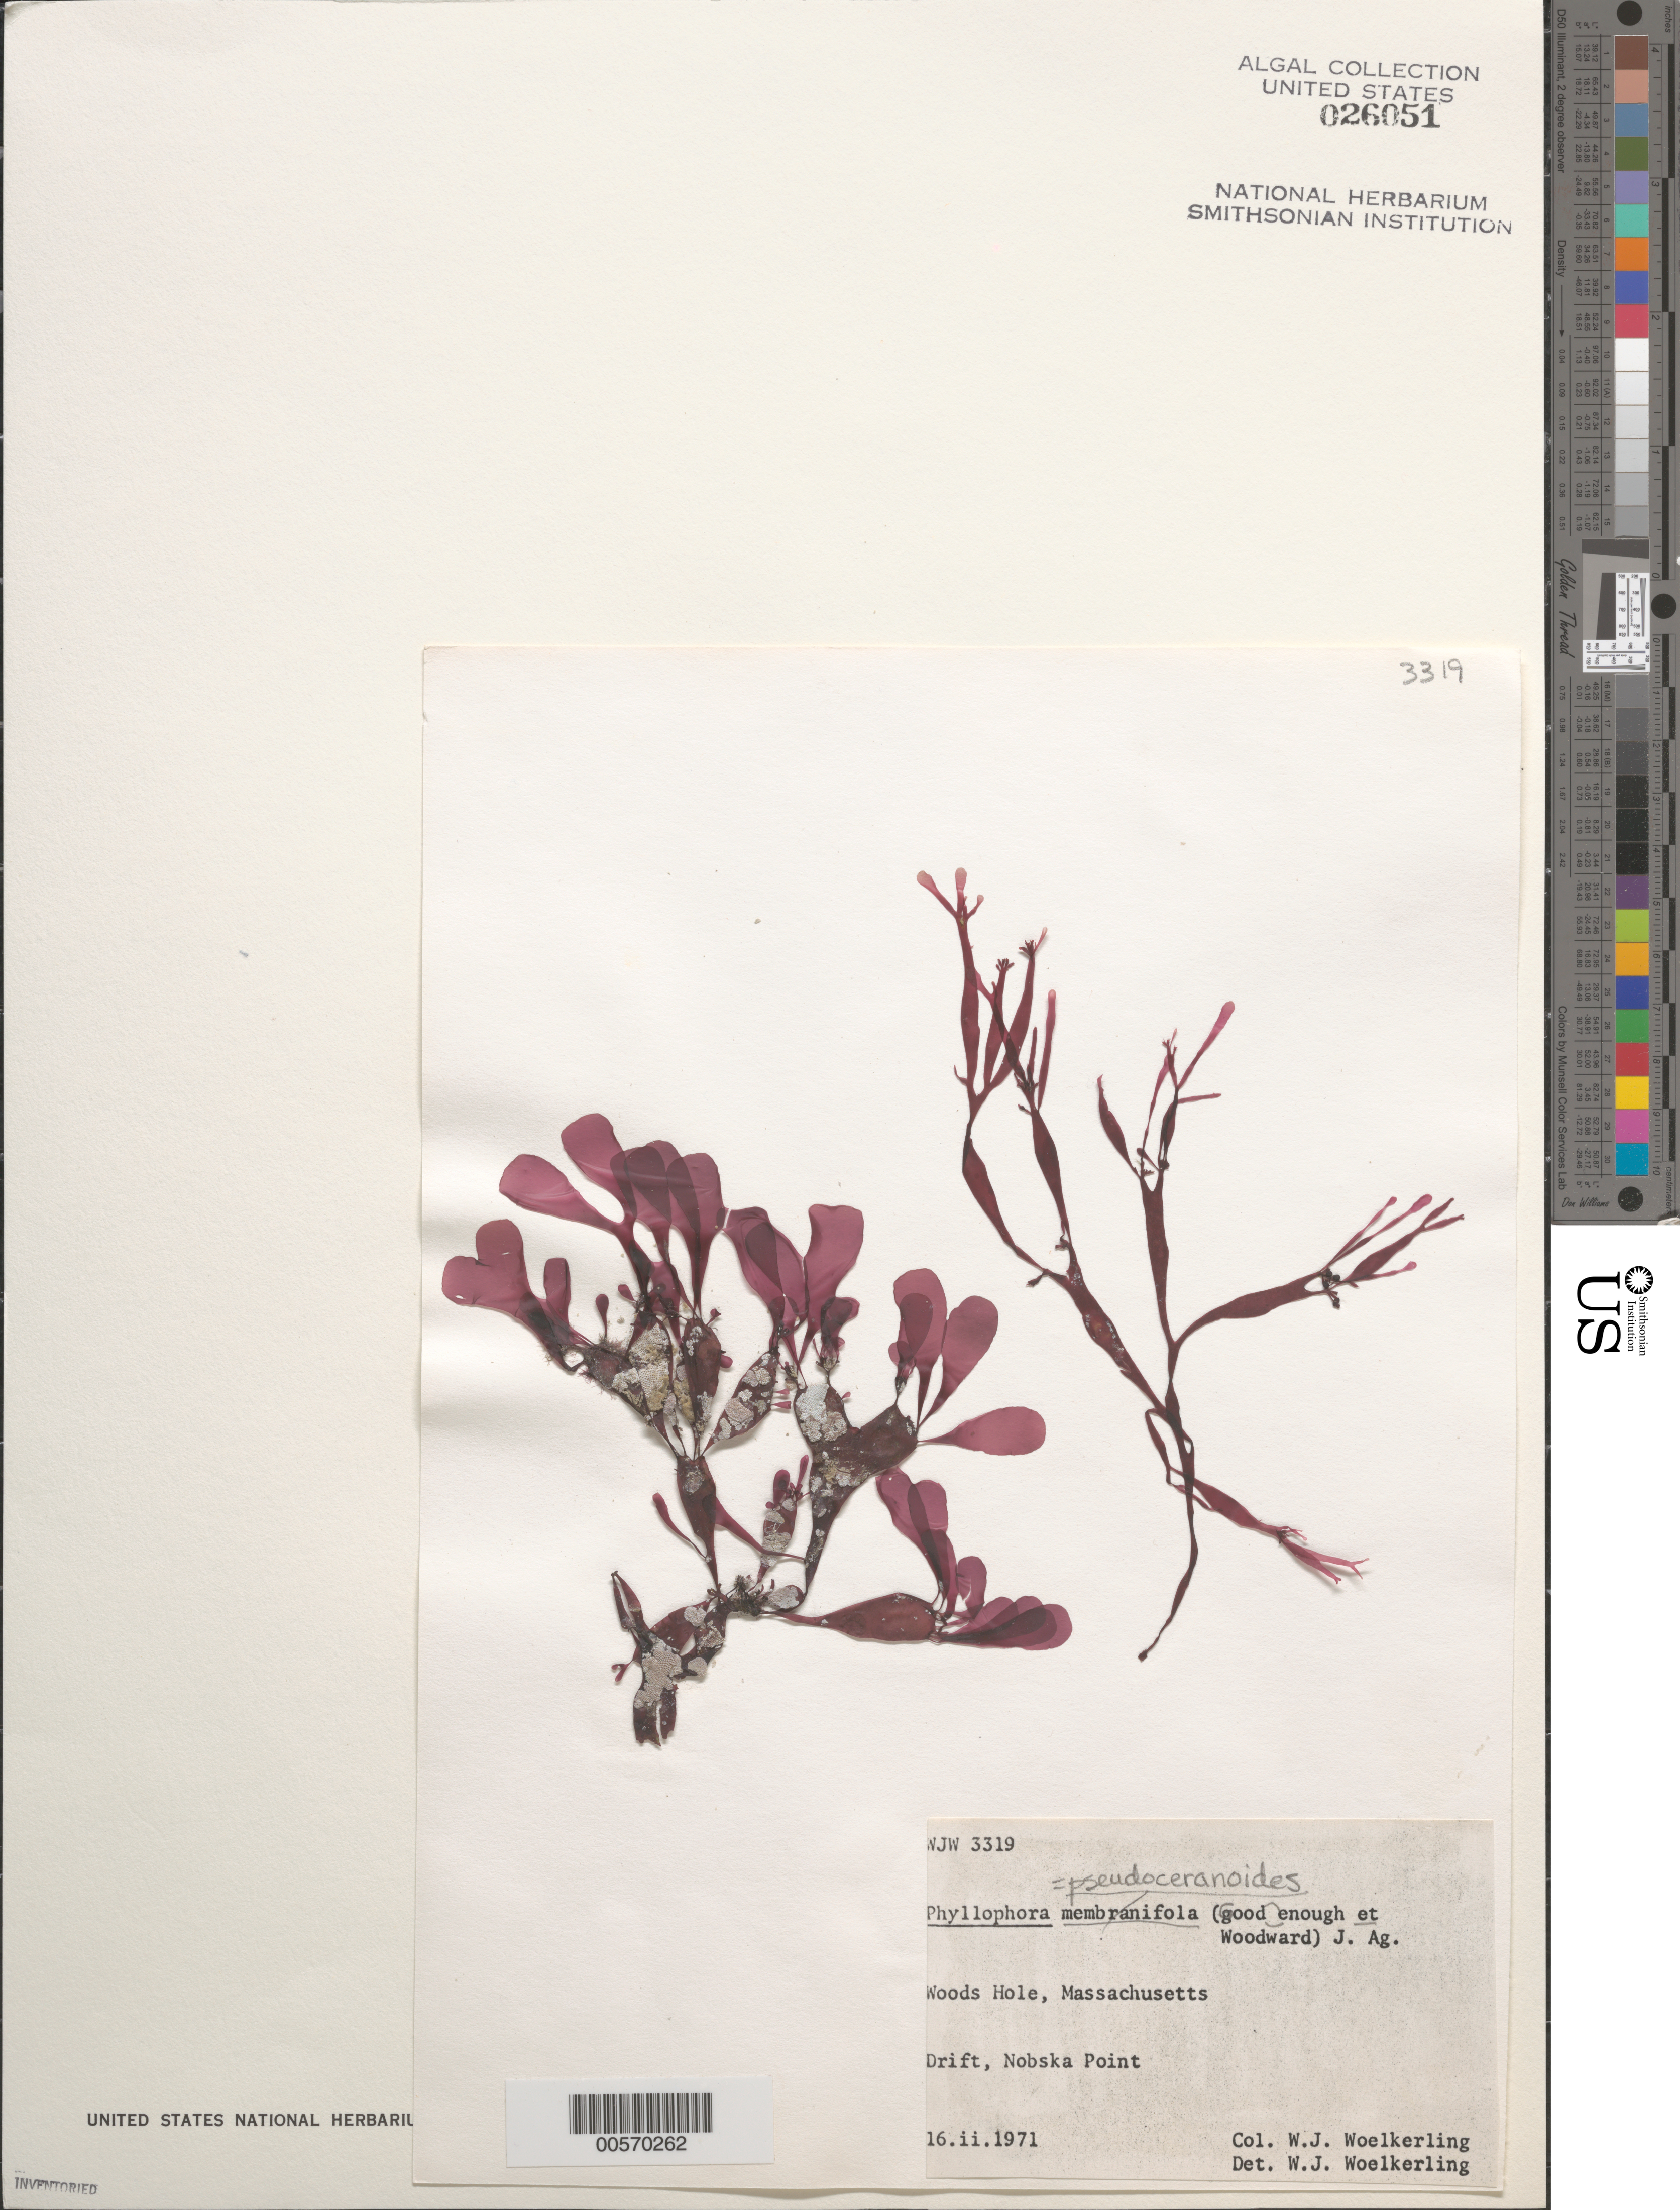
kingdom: Plantae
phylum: Rhodophyta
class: Florideophyceae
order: Gigartinales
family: Phyllophoraceae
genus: Phyllophora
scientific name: Phyllophora pseudoceranoides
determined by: Woelkerling, W. J.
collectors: W. Woelkerling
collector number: WJW 3319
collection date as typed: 16 Feb 1971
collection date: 1971-02-16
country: United States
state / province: Massachusetts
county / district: Barnstable County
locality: Woods Hole, Nobska Point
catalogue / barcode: US 26051